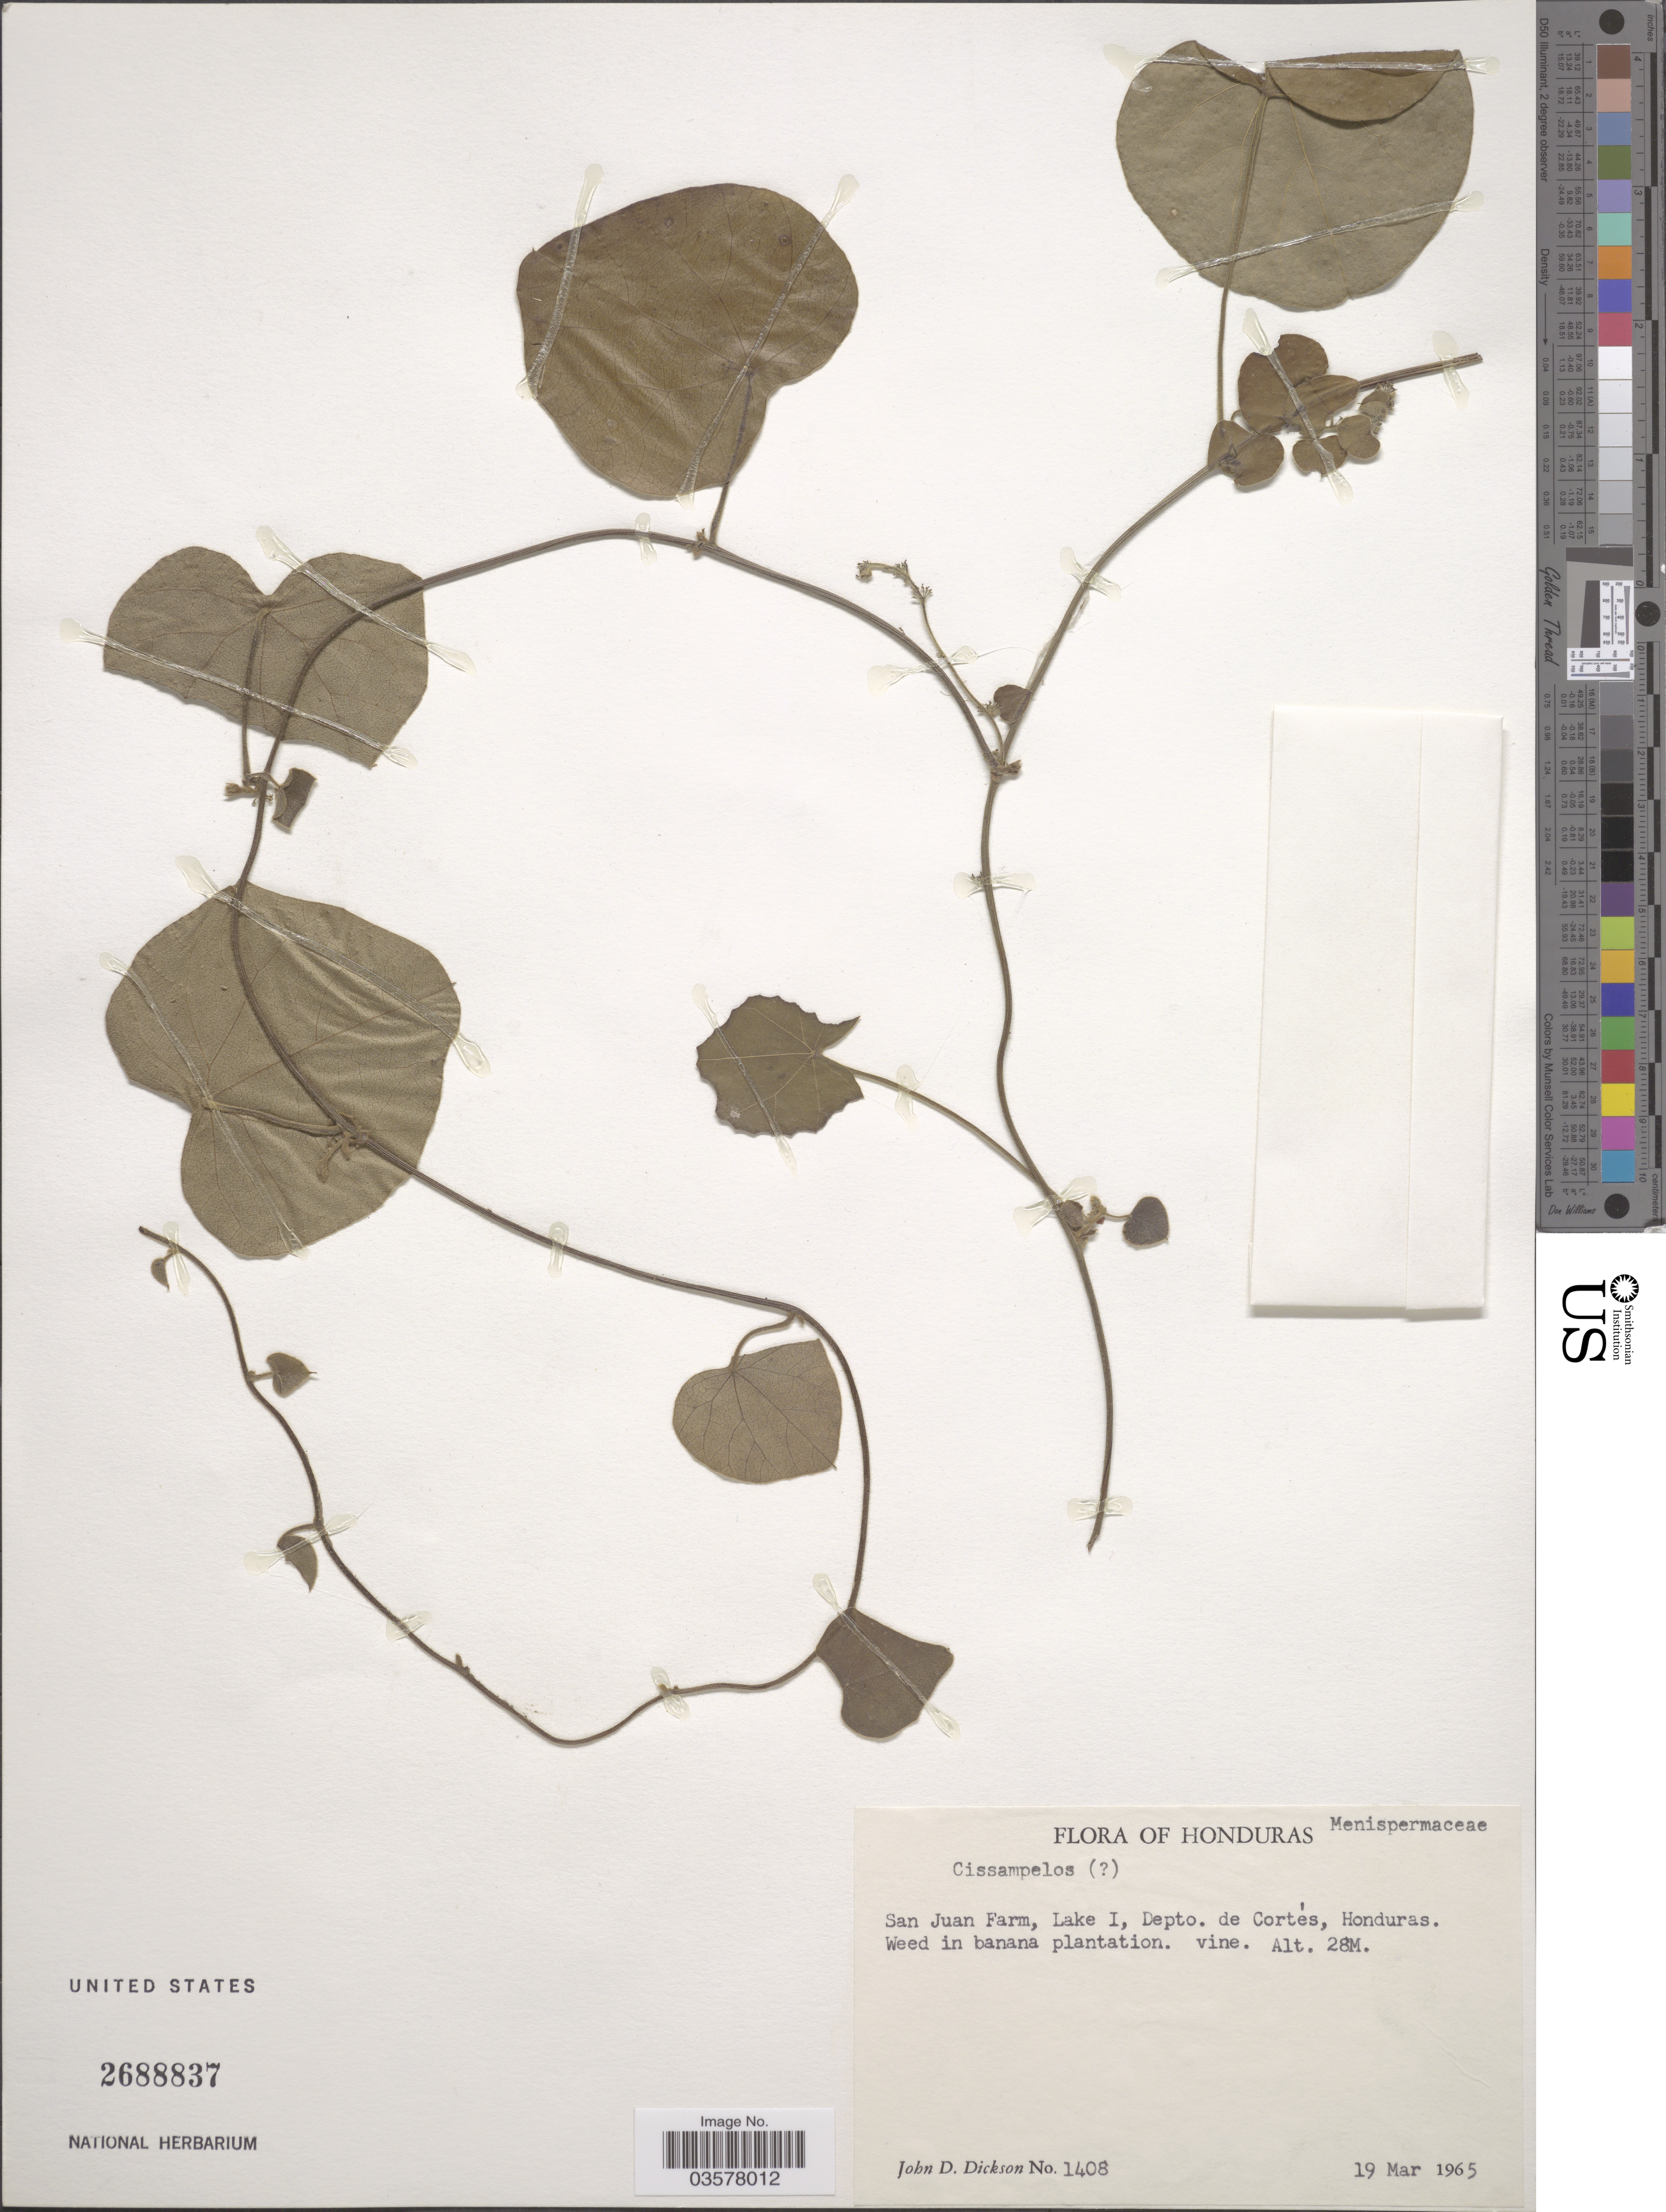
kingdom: Plantae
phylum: Tracheophyta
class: Magnoliopsida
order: Ranunculales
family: Menispermaceae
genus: Cissampelos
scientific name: Cissampelos sp.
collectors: J. Dickson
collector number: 1408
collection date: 1965-03-19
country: Honduras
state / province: Cortes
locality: San Juan Farm, Lake I, Depto. de Cortés.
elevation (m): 28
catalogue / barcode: US 2688837